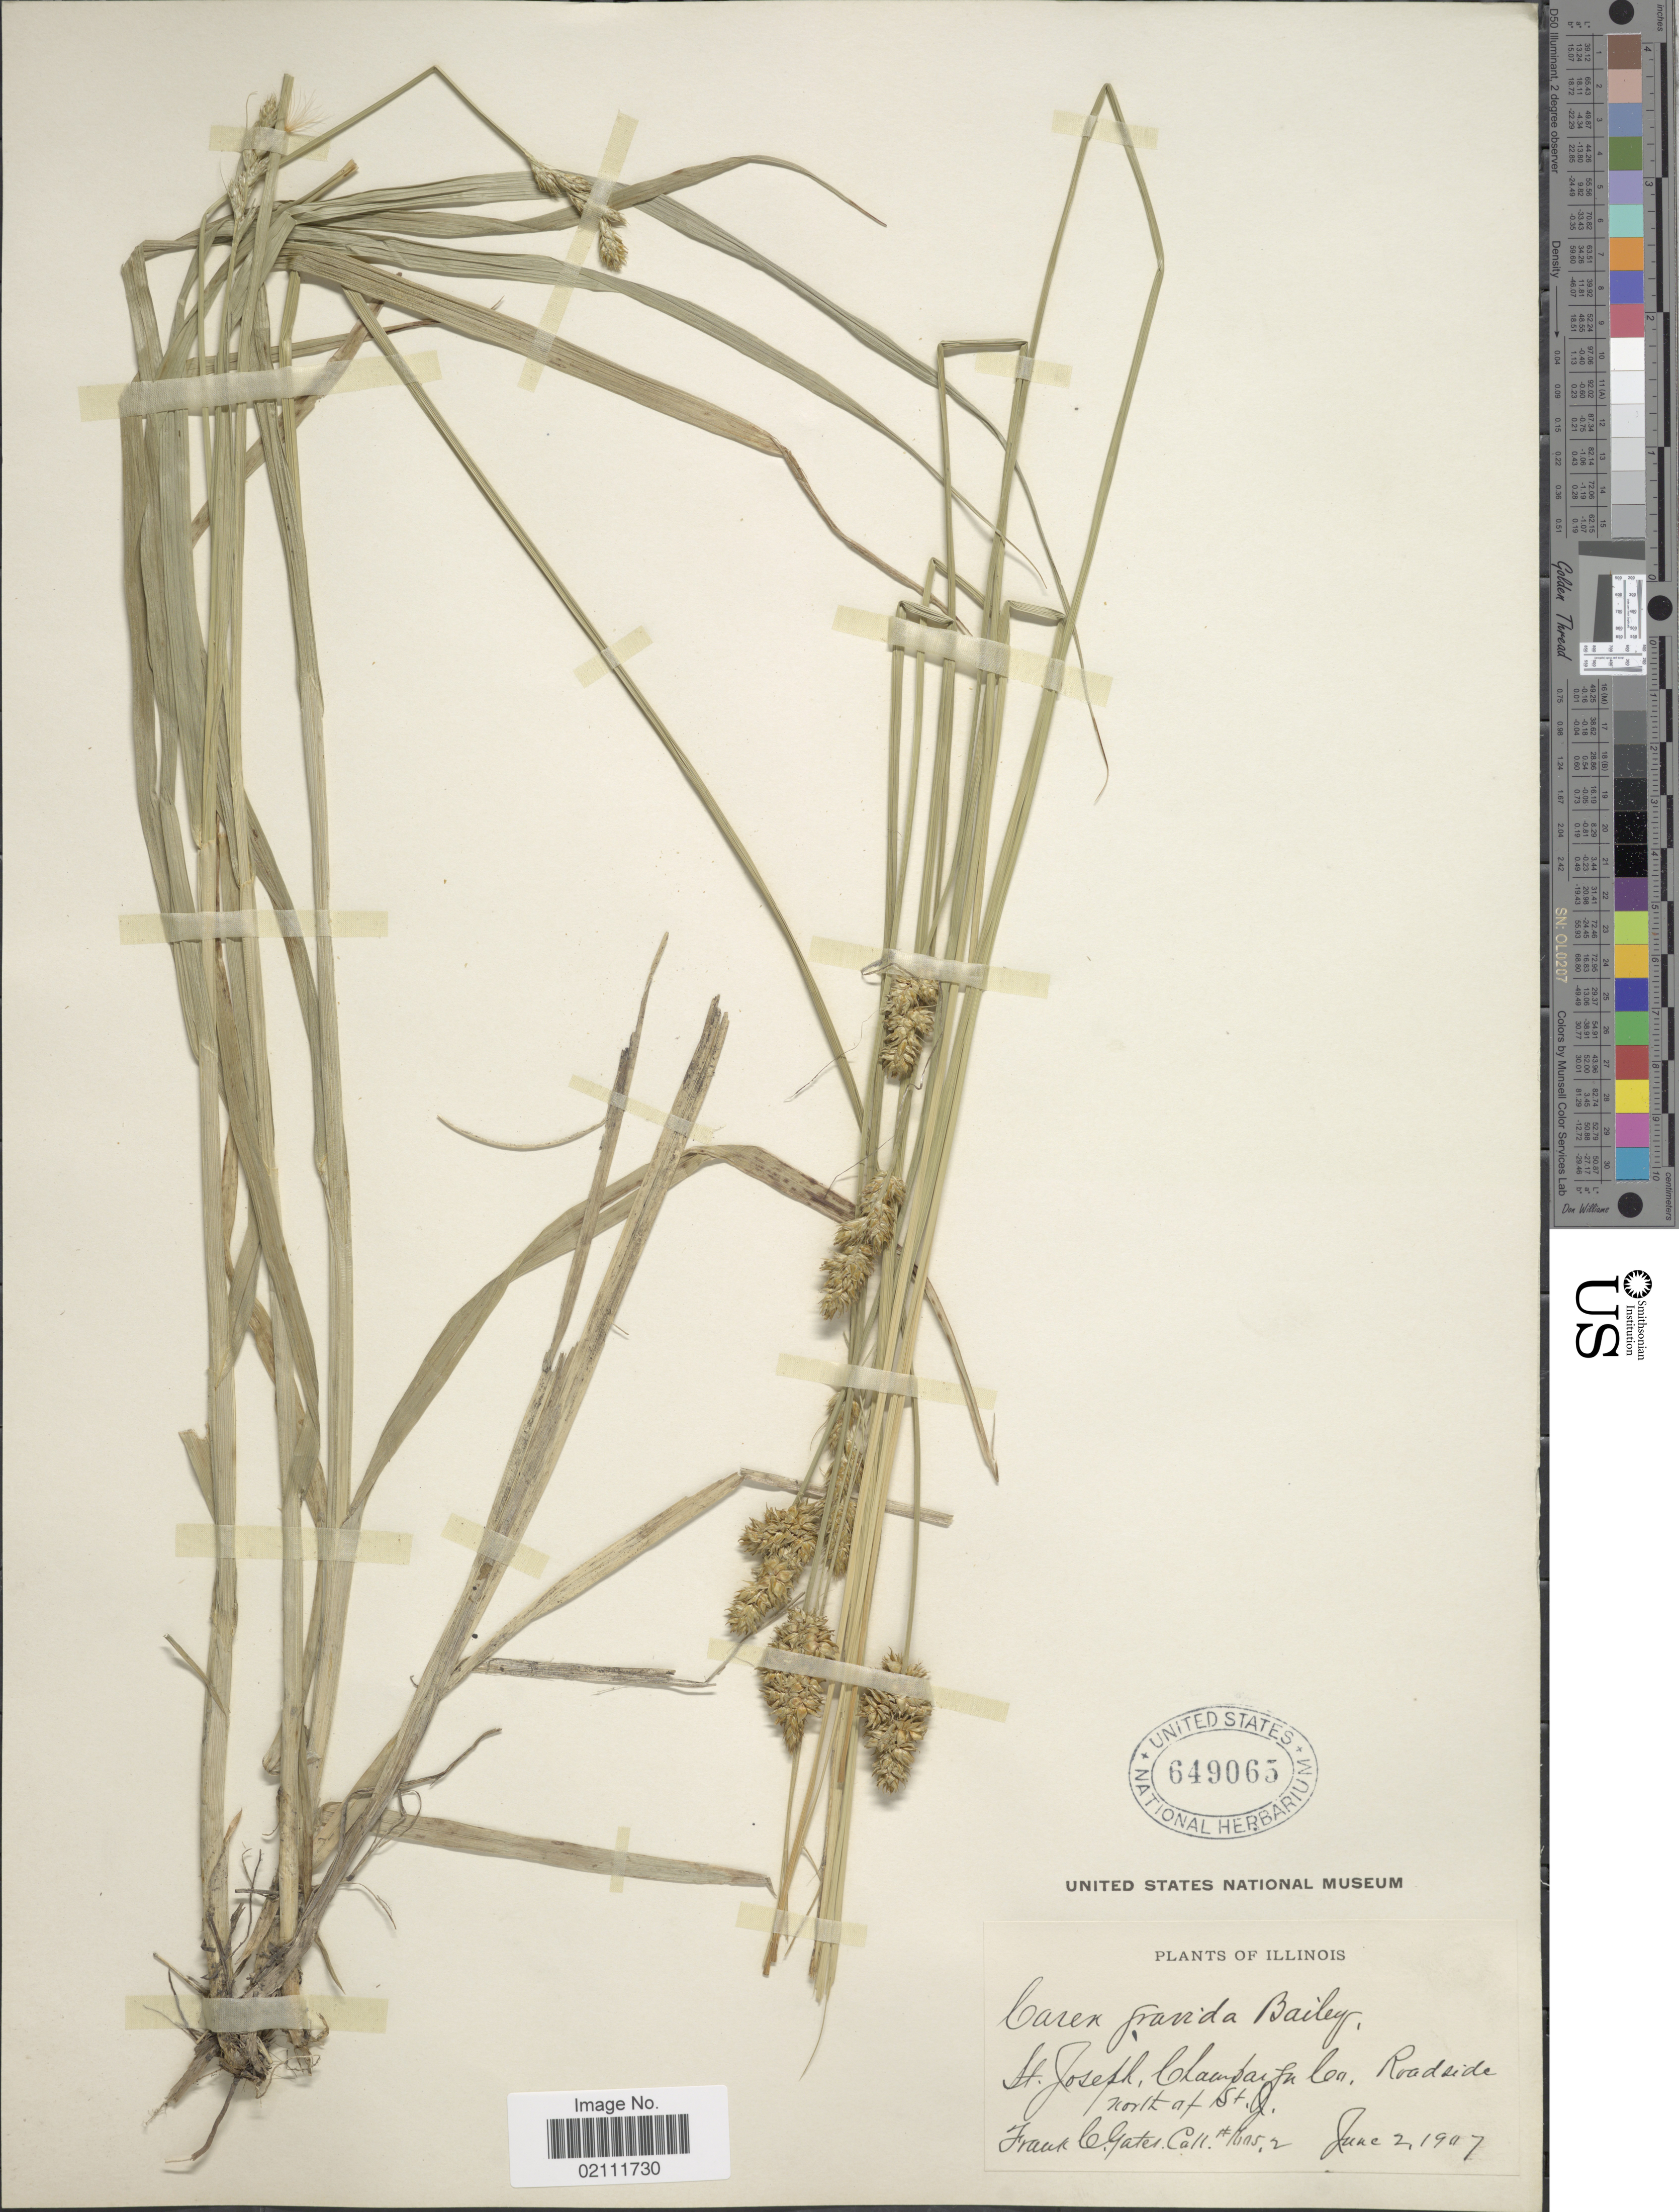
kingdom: Plantae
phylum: Tracheophyta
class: Liliopsida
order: Poales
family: Cyperaceae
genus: Carex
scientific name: Carex gravida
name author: L.H. Bailey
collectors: F. C. Gates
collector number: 16052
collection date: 1907-06-02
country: United States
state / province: Illinois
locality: St. Joseph, Champaign Co., Roadside north of St. J.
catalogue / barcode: US 649065